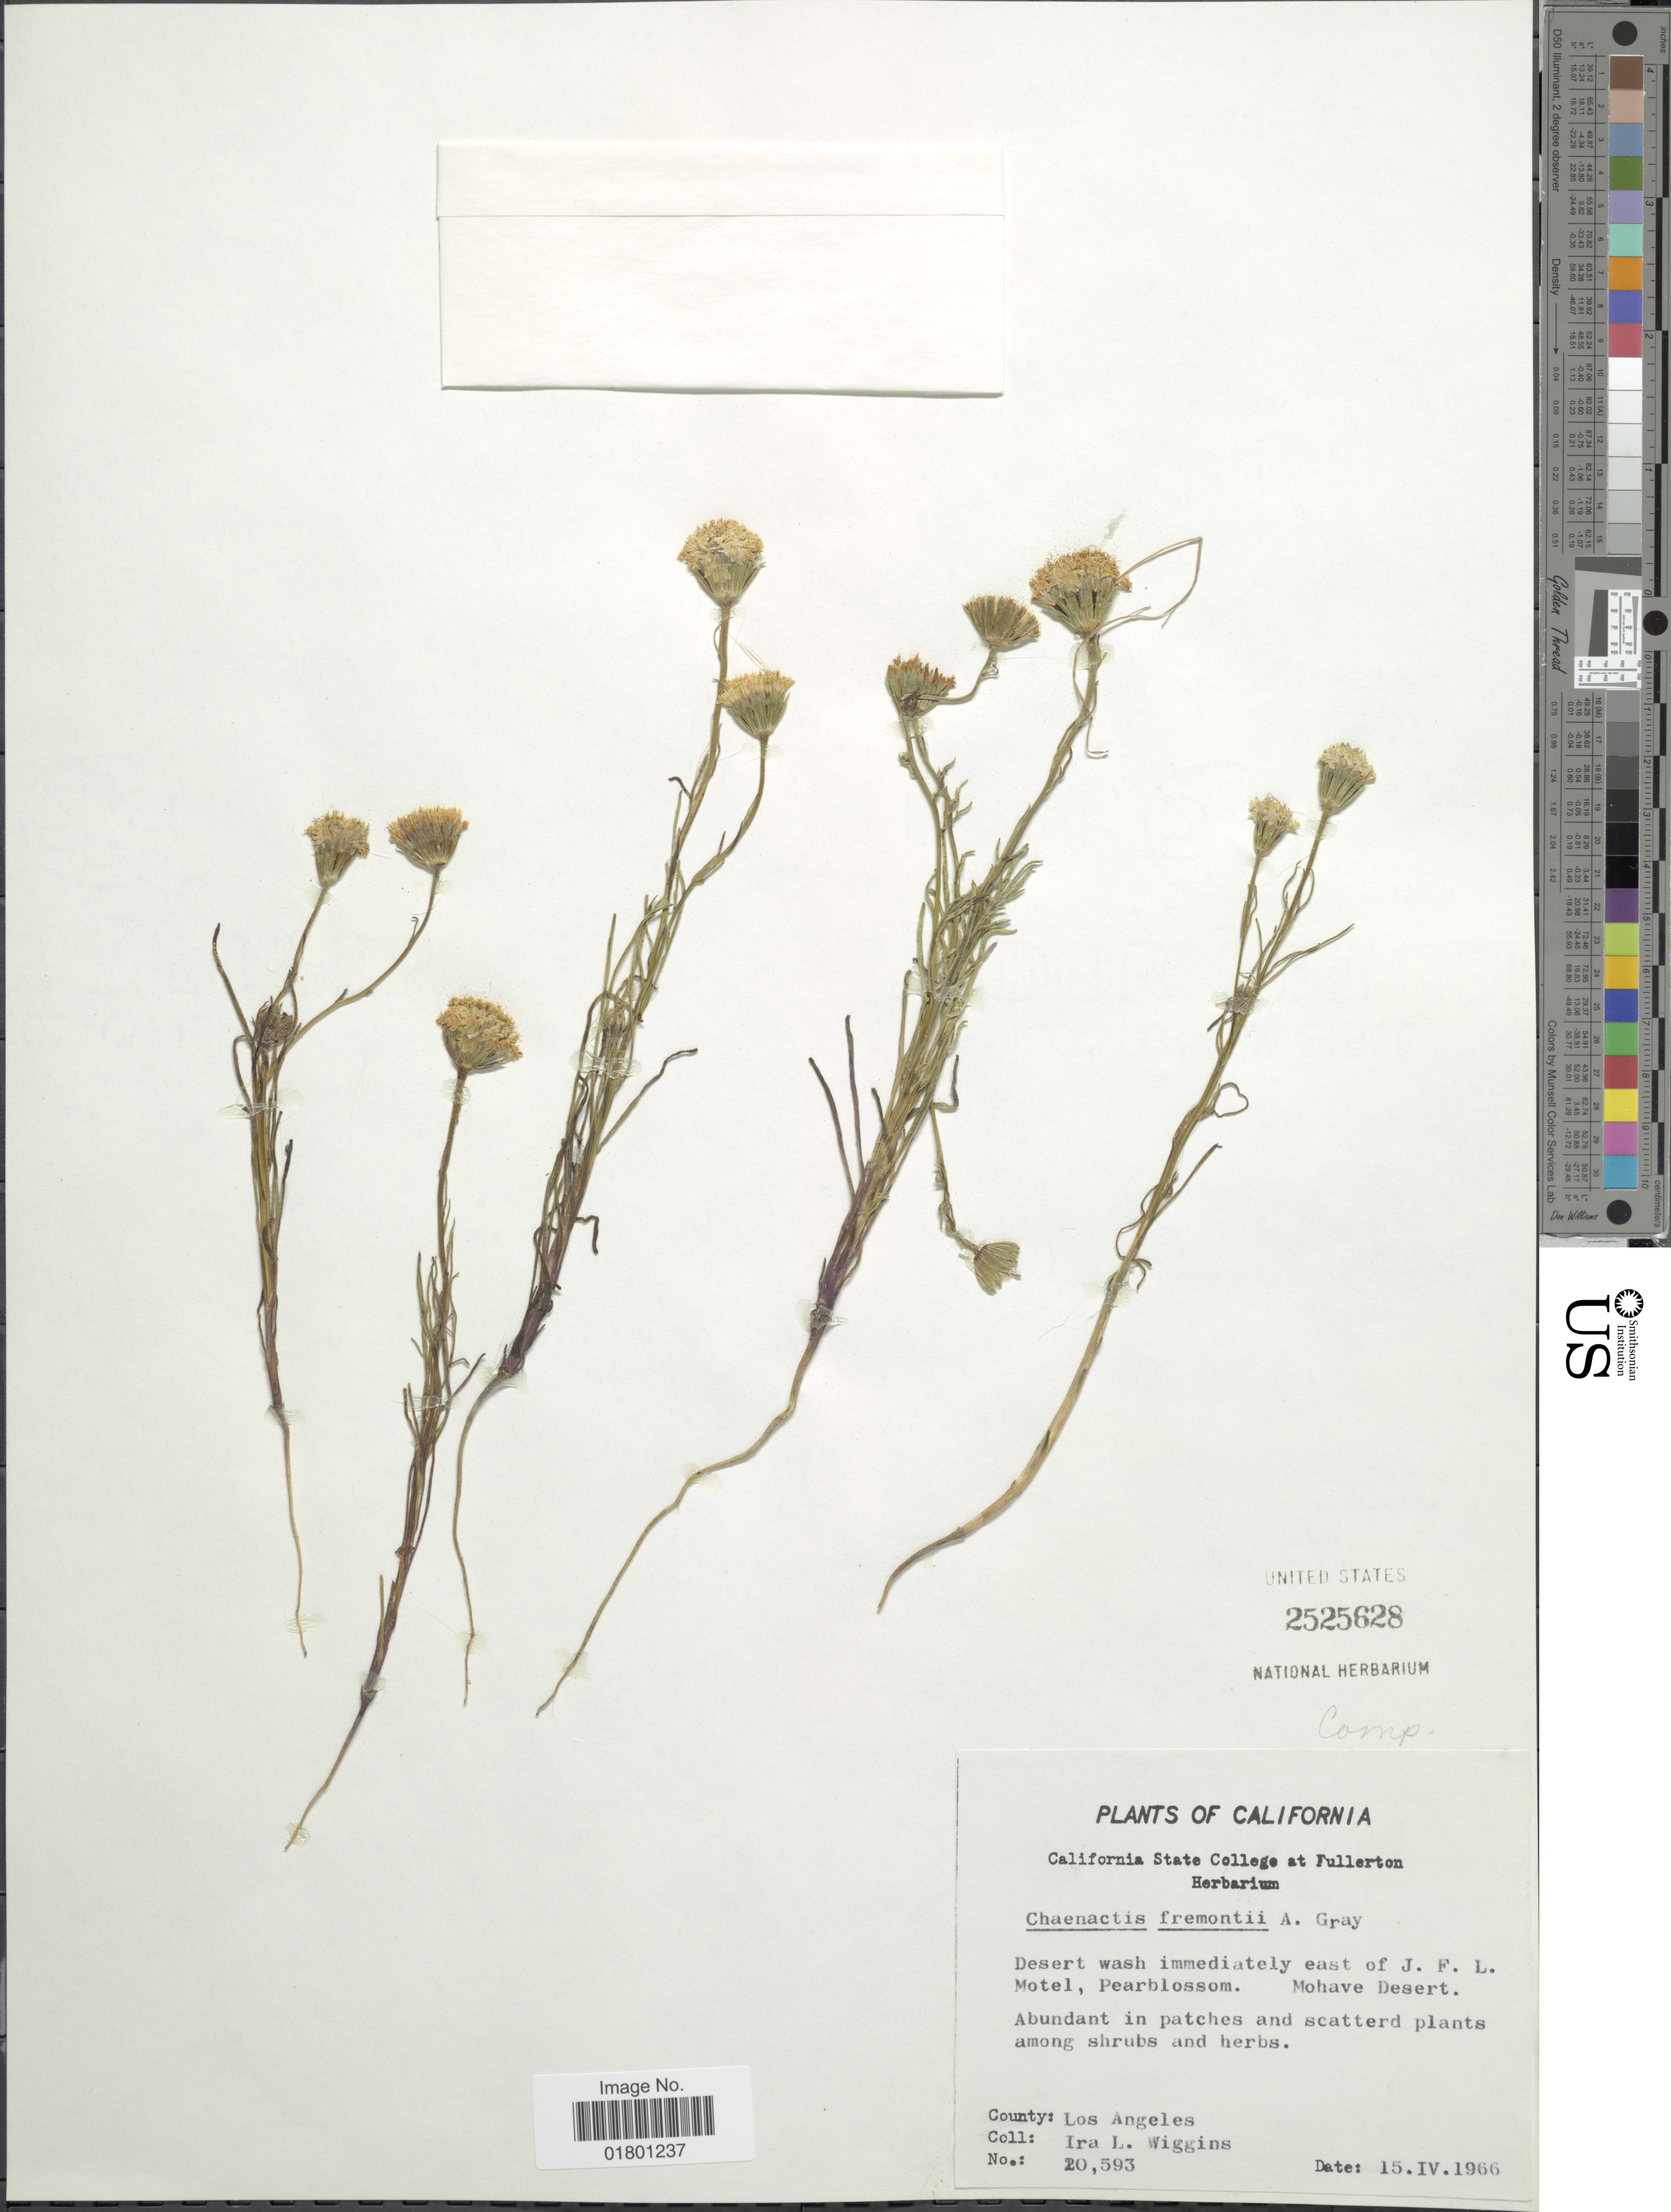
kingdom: Plantae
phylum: Tracheophyta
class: Magnoliopsida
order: Asterales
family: Asteraceae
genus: Chaenactis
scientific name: Chaenactis fremontii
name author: A. Gray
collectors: I. L. Wiggins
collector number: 20593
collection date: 1966-04-15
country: United States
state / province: California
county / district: Los Angeles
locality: Desert wash immediately east of J. F. L. Motel, Pearblossom, Mohave Desert, County: Los Angeles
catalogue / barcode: US 2525628